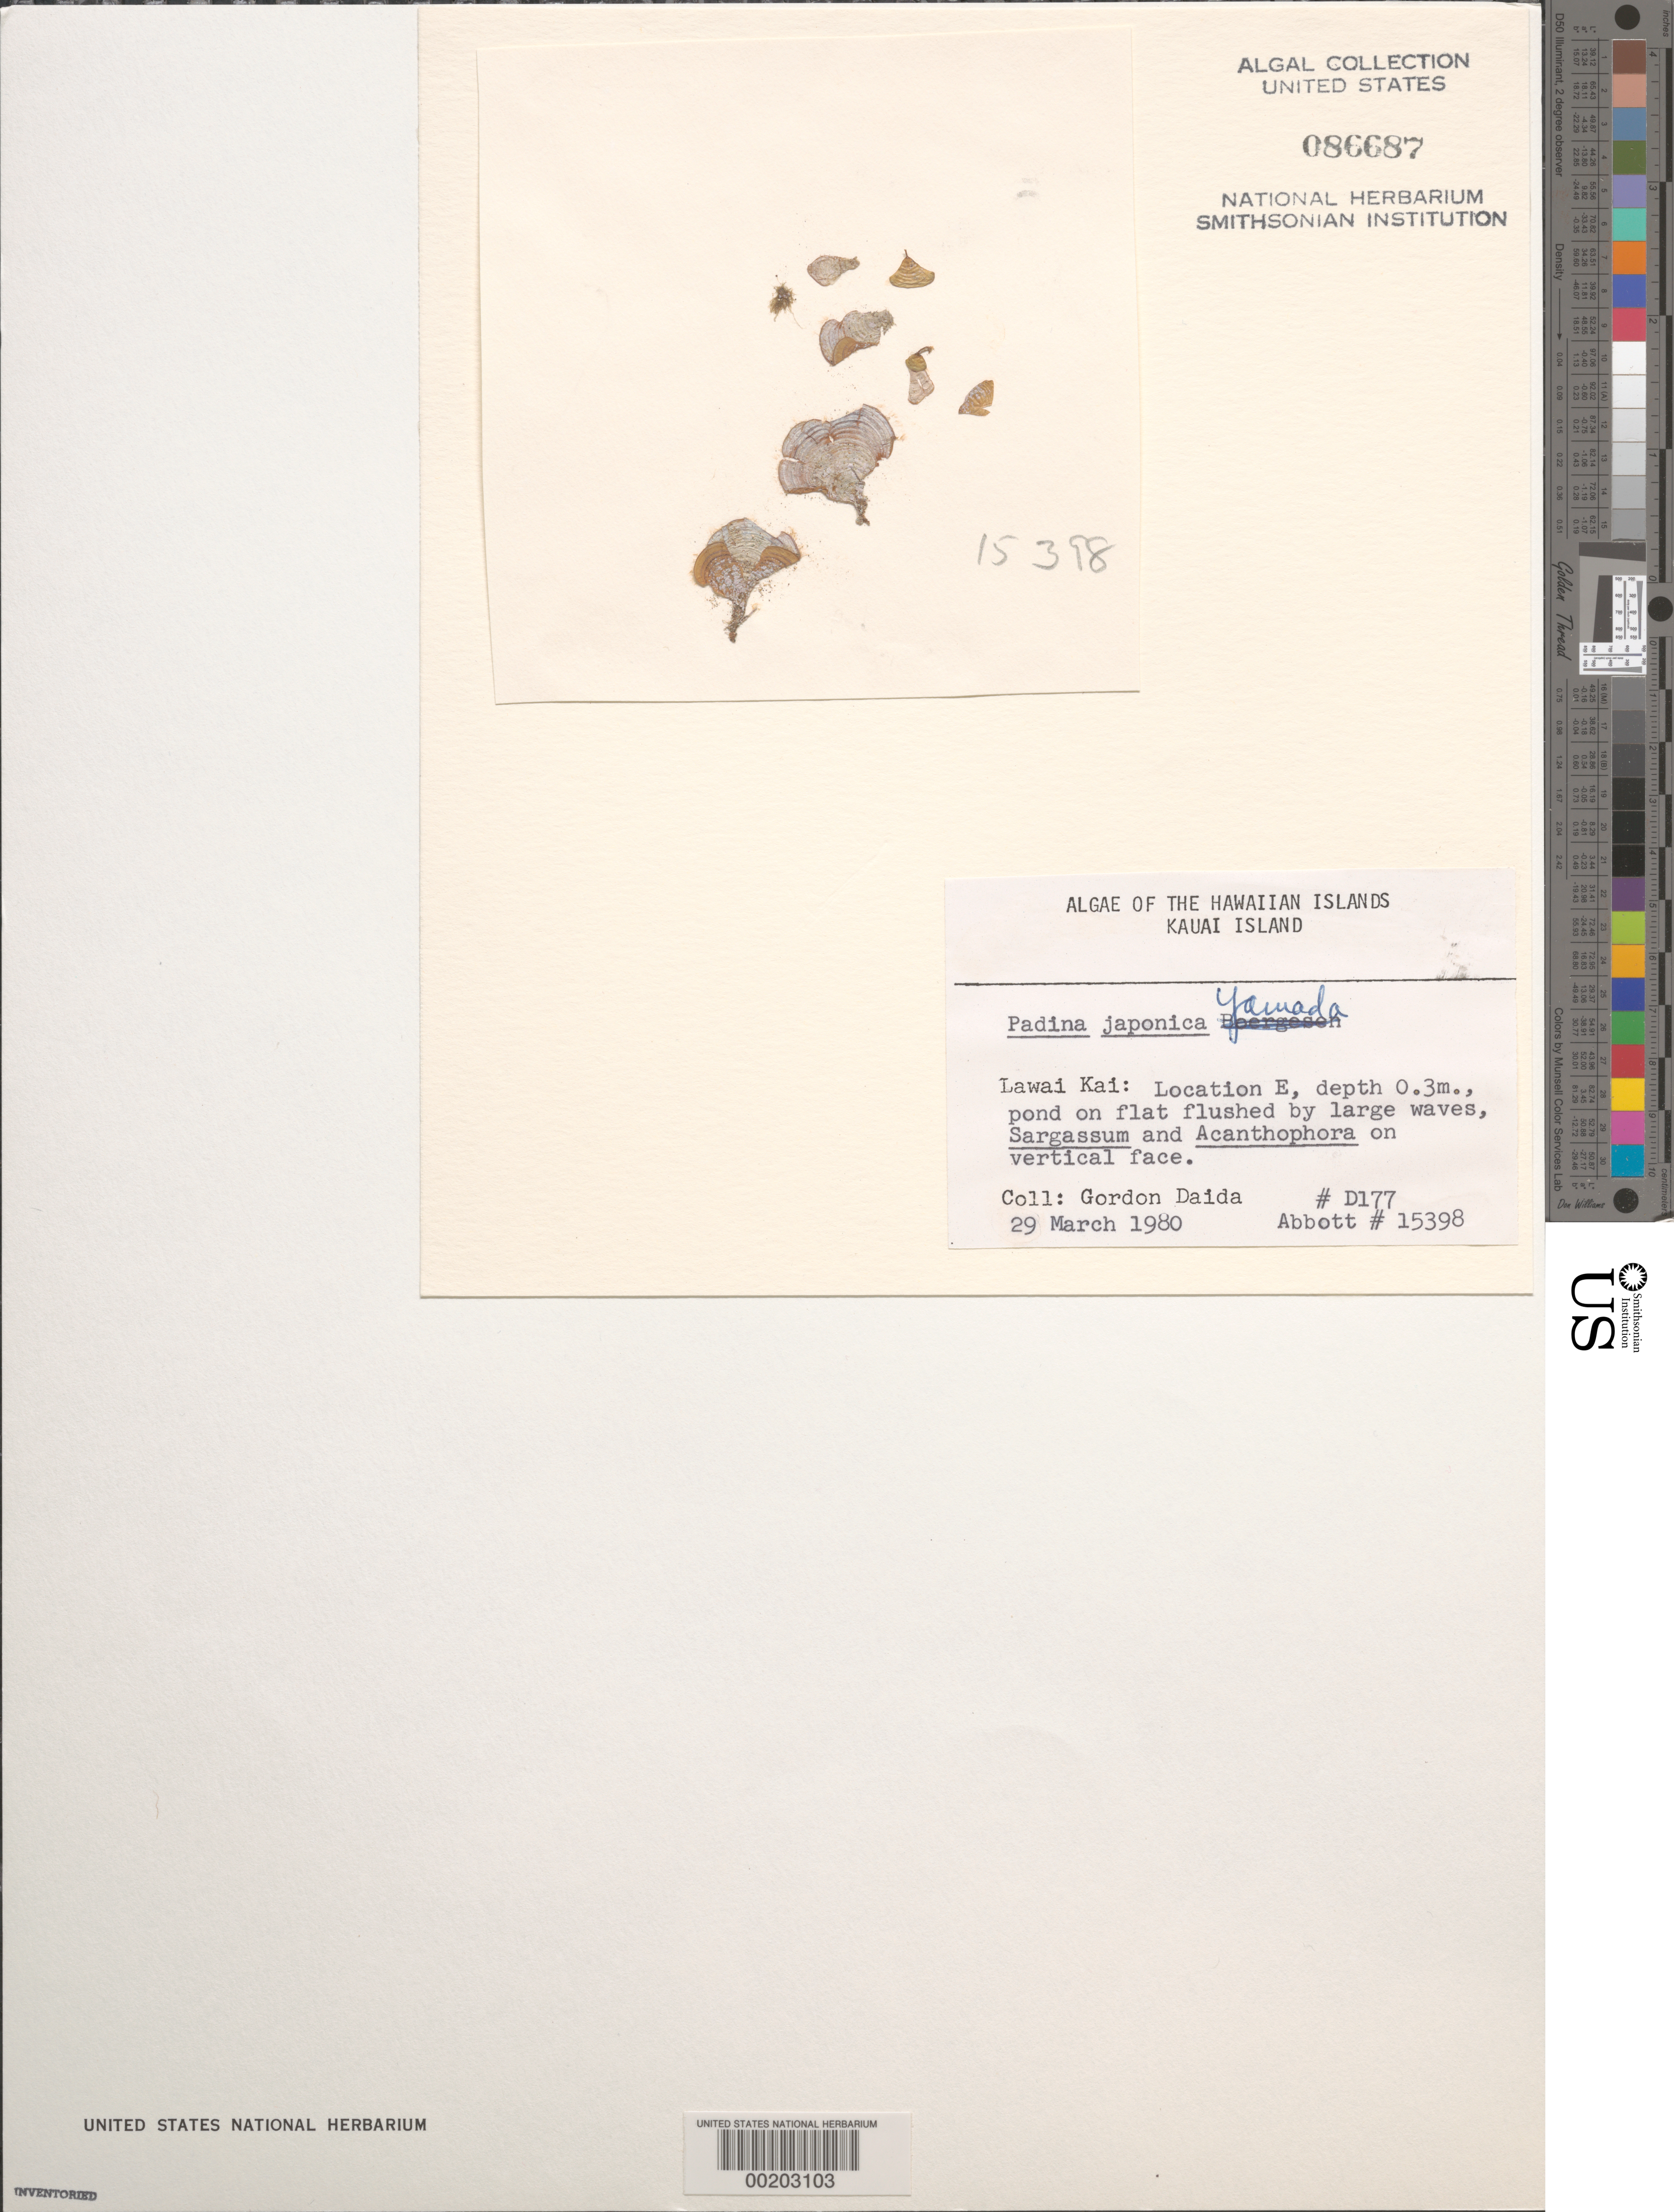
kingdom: Chromista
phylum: Ochrophyta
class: Phaeophyceae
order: Dictyotales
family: Dictyotaceae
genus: Padina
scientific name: Padina japonica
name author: Yamada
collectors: G. Daida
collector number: D177 & IAA 15398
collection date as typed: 29 Mar 1980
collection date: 1980-03-29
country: United States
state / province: Hawaii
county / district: Kauai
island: Kaua'i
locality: Lawai Kai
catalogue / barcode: US 86687